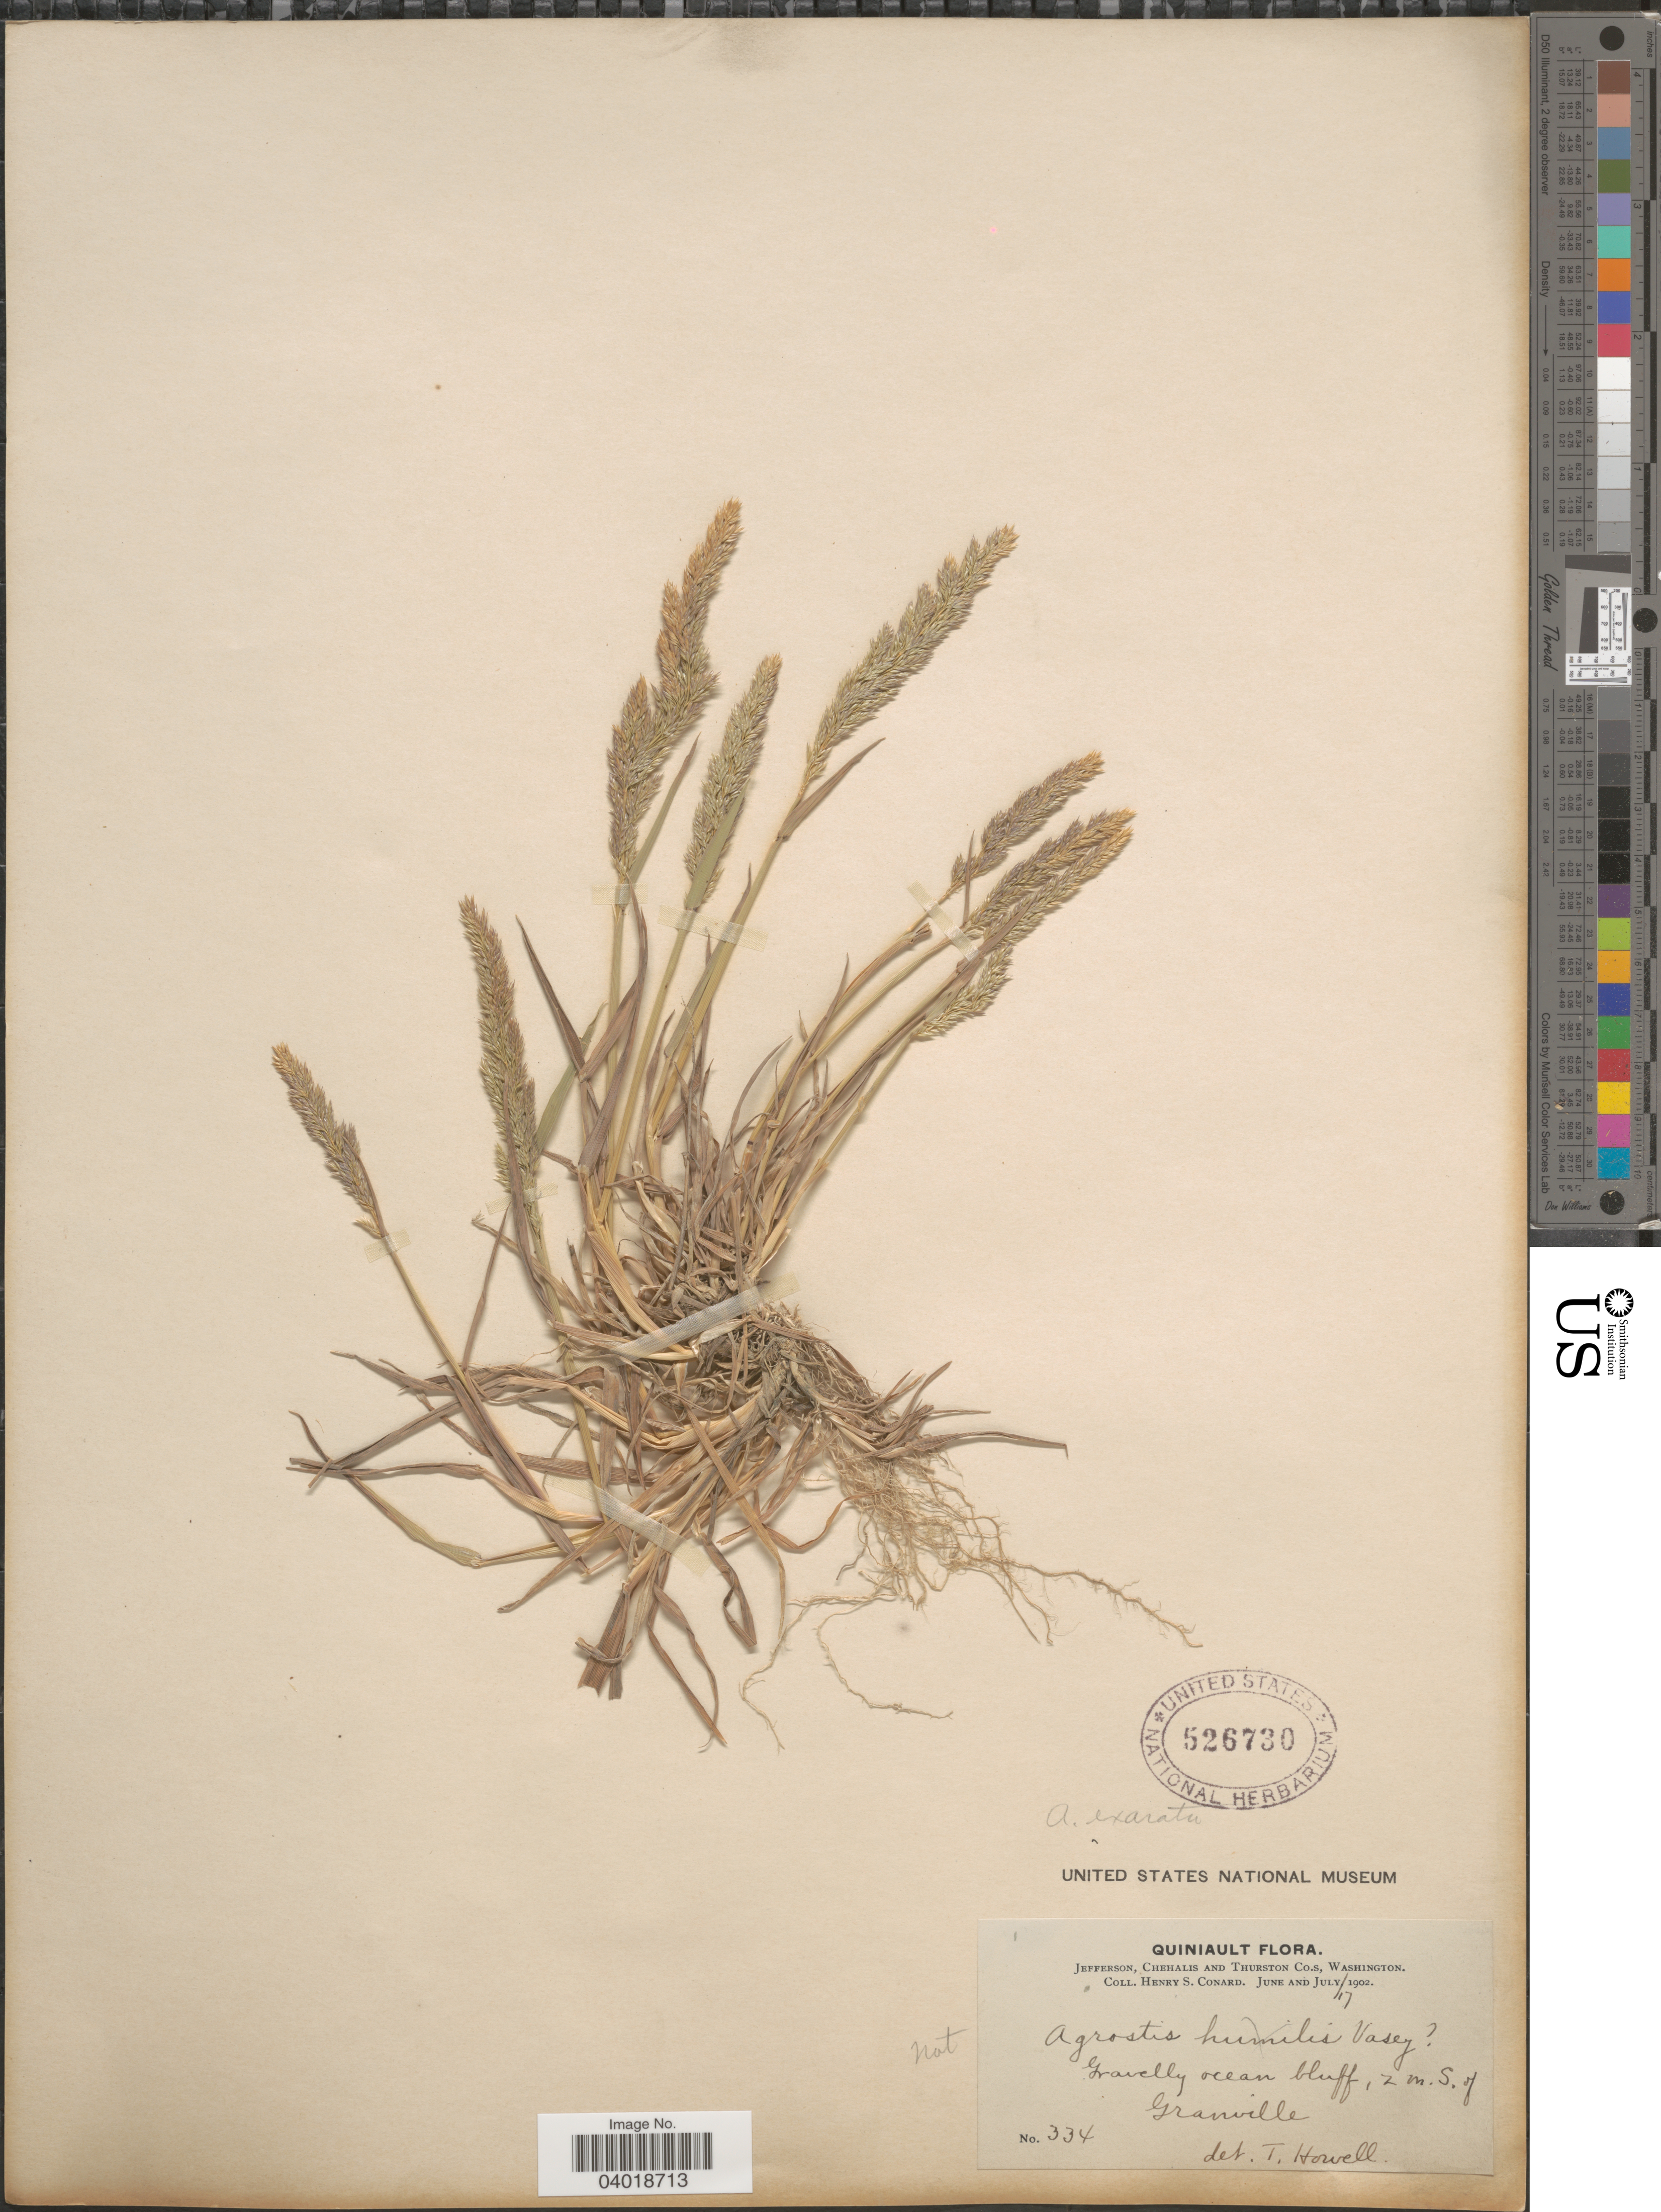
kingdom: Plantae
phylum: Tracheophyta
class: Liliopsida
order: Poales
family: Poaceae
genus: Agrostis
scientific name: Agrostis exarata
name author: Trin.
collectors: H. S. Conard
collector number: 334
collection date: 1902-07-17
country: United States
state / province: Washington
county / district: Thurston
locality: Quiniault. Jefferson, Chehalis and Thurston Co.s. Gravelly ocean bluff, zm. S. of Granville.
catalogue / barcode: US 526730